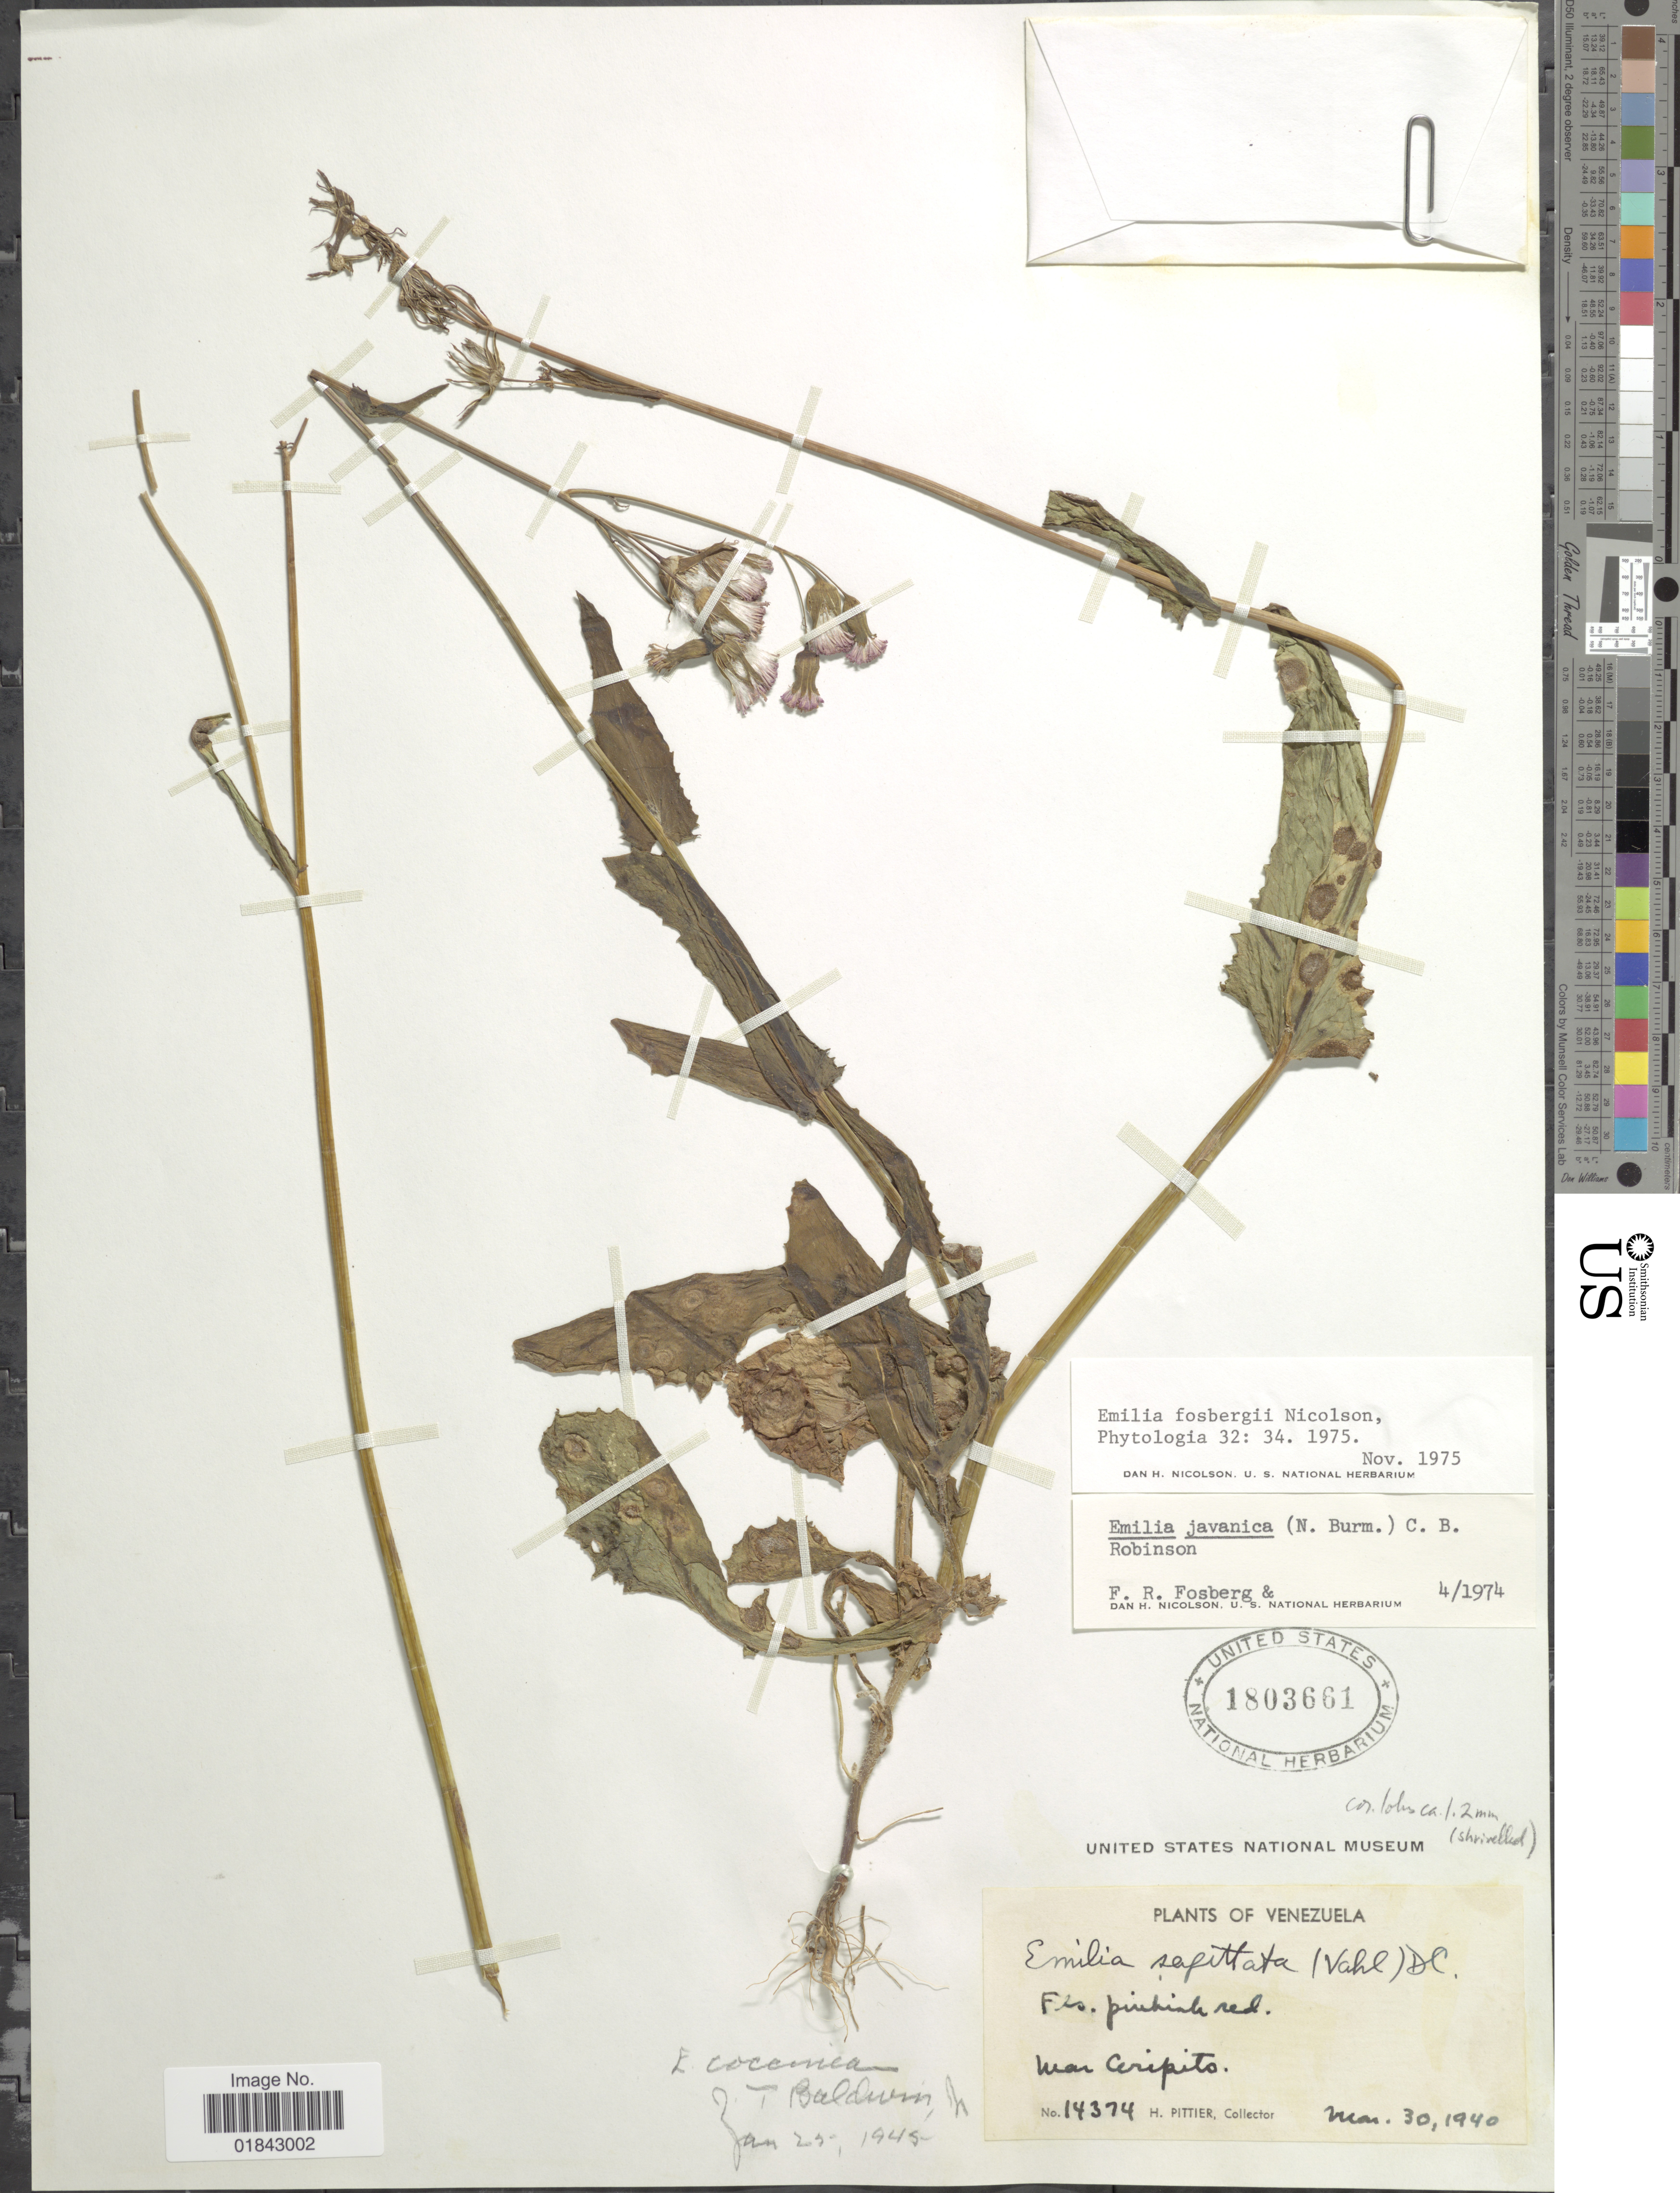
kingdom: Plantae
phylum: Tracheophyta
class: Magnoliopsida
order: Asterales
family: Asteraceae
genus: Emilia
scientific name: Emilia fosbergii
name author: Nicolson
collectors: H. F. Pittier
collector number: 14374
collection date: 1940-03-30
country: Venezuela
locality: Near Caripito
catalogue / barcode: US 1803661